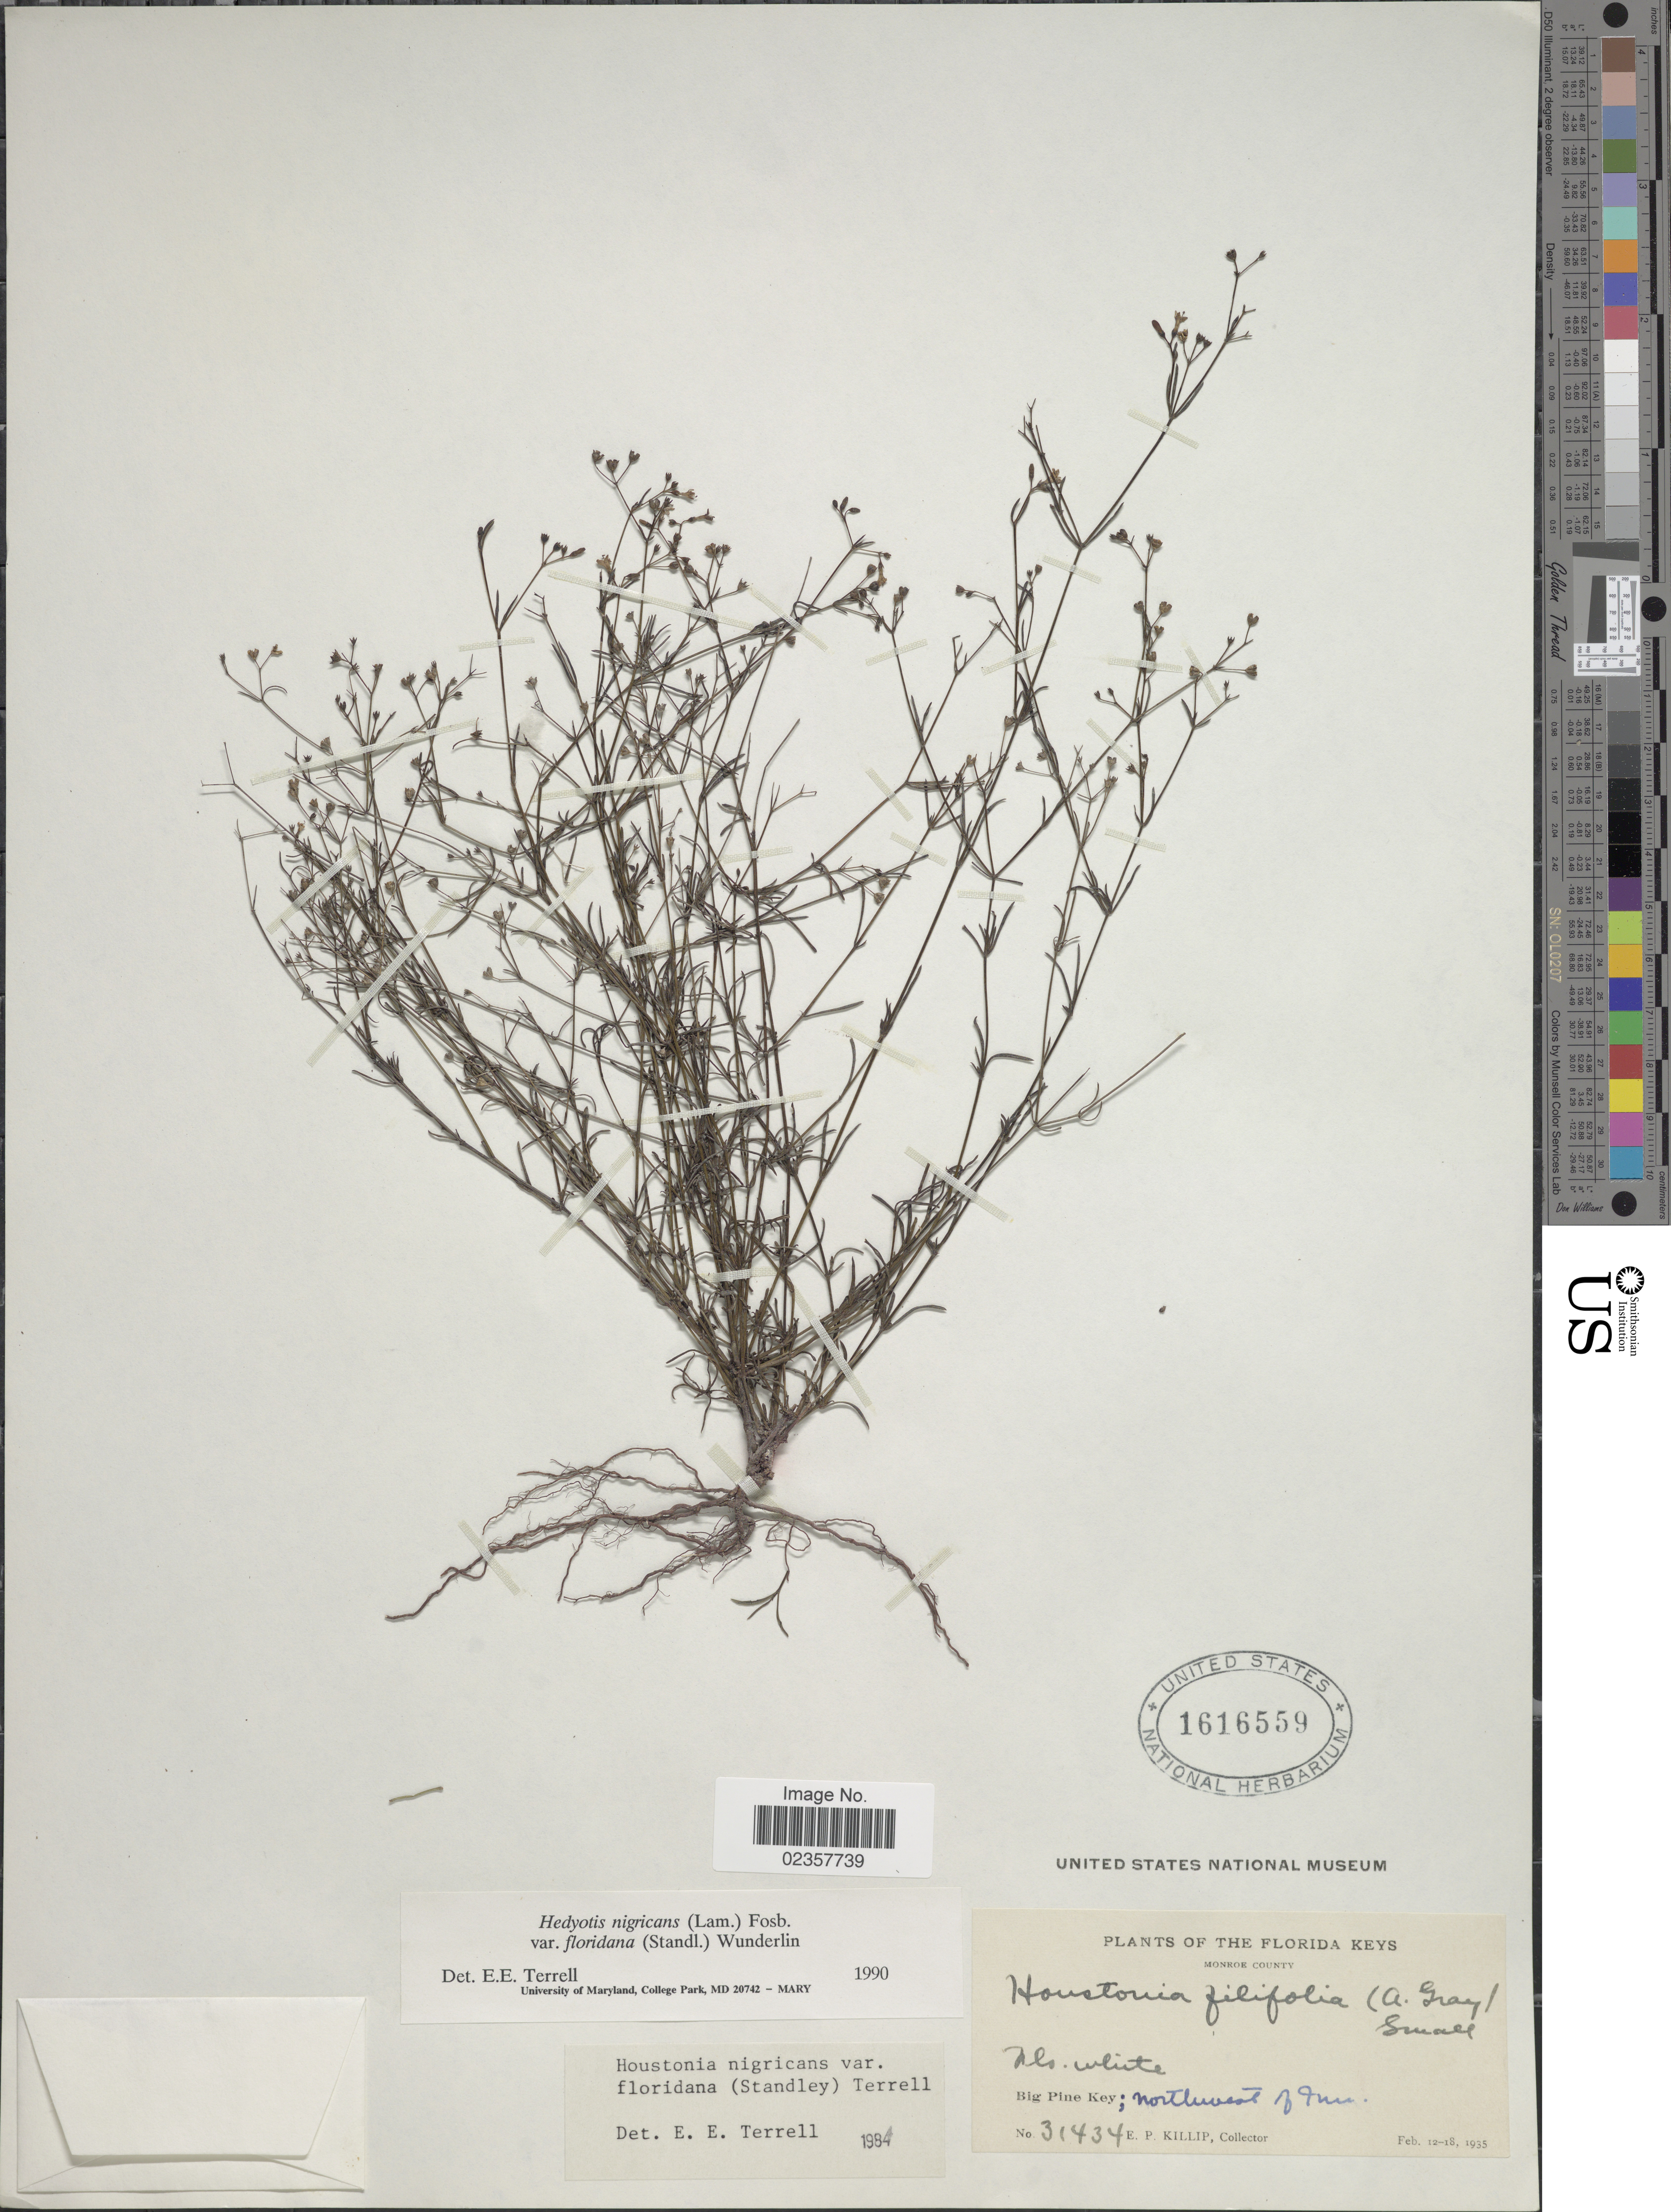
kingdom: Plantae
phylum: Tracheophyta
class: Magnoliopsida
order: Gentianales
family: Rubiaceae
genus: Houstonia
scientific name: Houstonia nigricans var. floridana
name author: (Standl.) Terrell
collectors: E. P. Killip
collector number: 31434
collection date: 1935-02-12/1935-02-18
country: United States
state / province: Florida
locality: Florida Keys, Big Pine Key; Northwest of 9 mi [interpreted], Monroe County.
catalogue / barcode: US 1616559